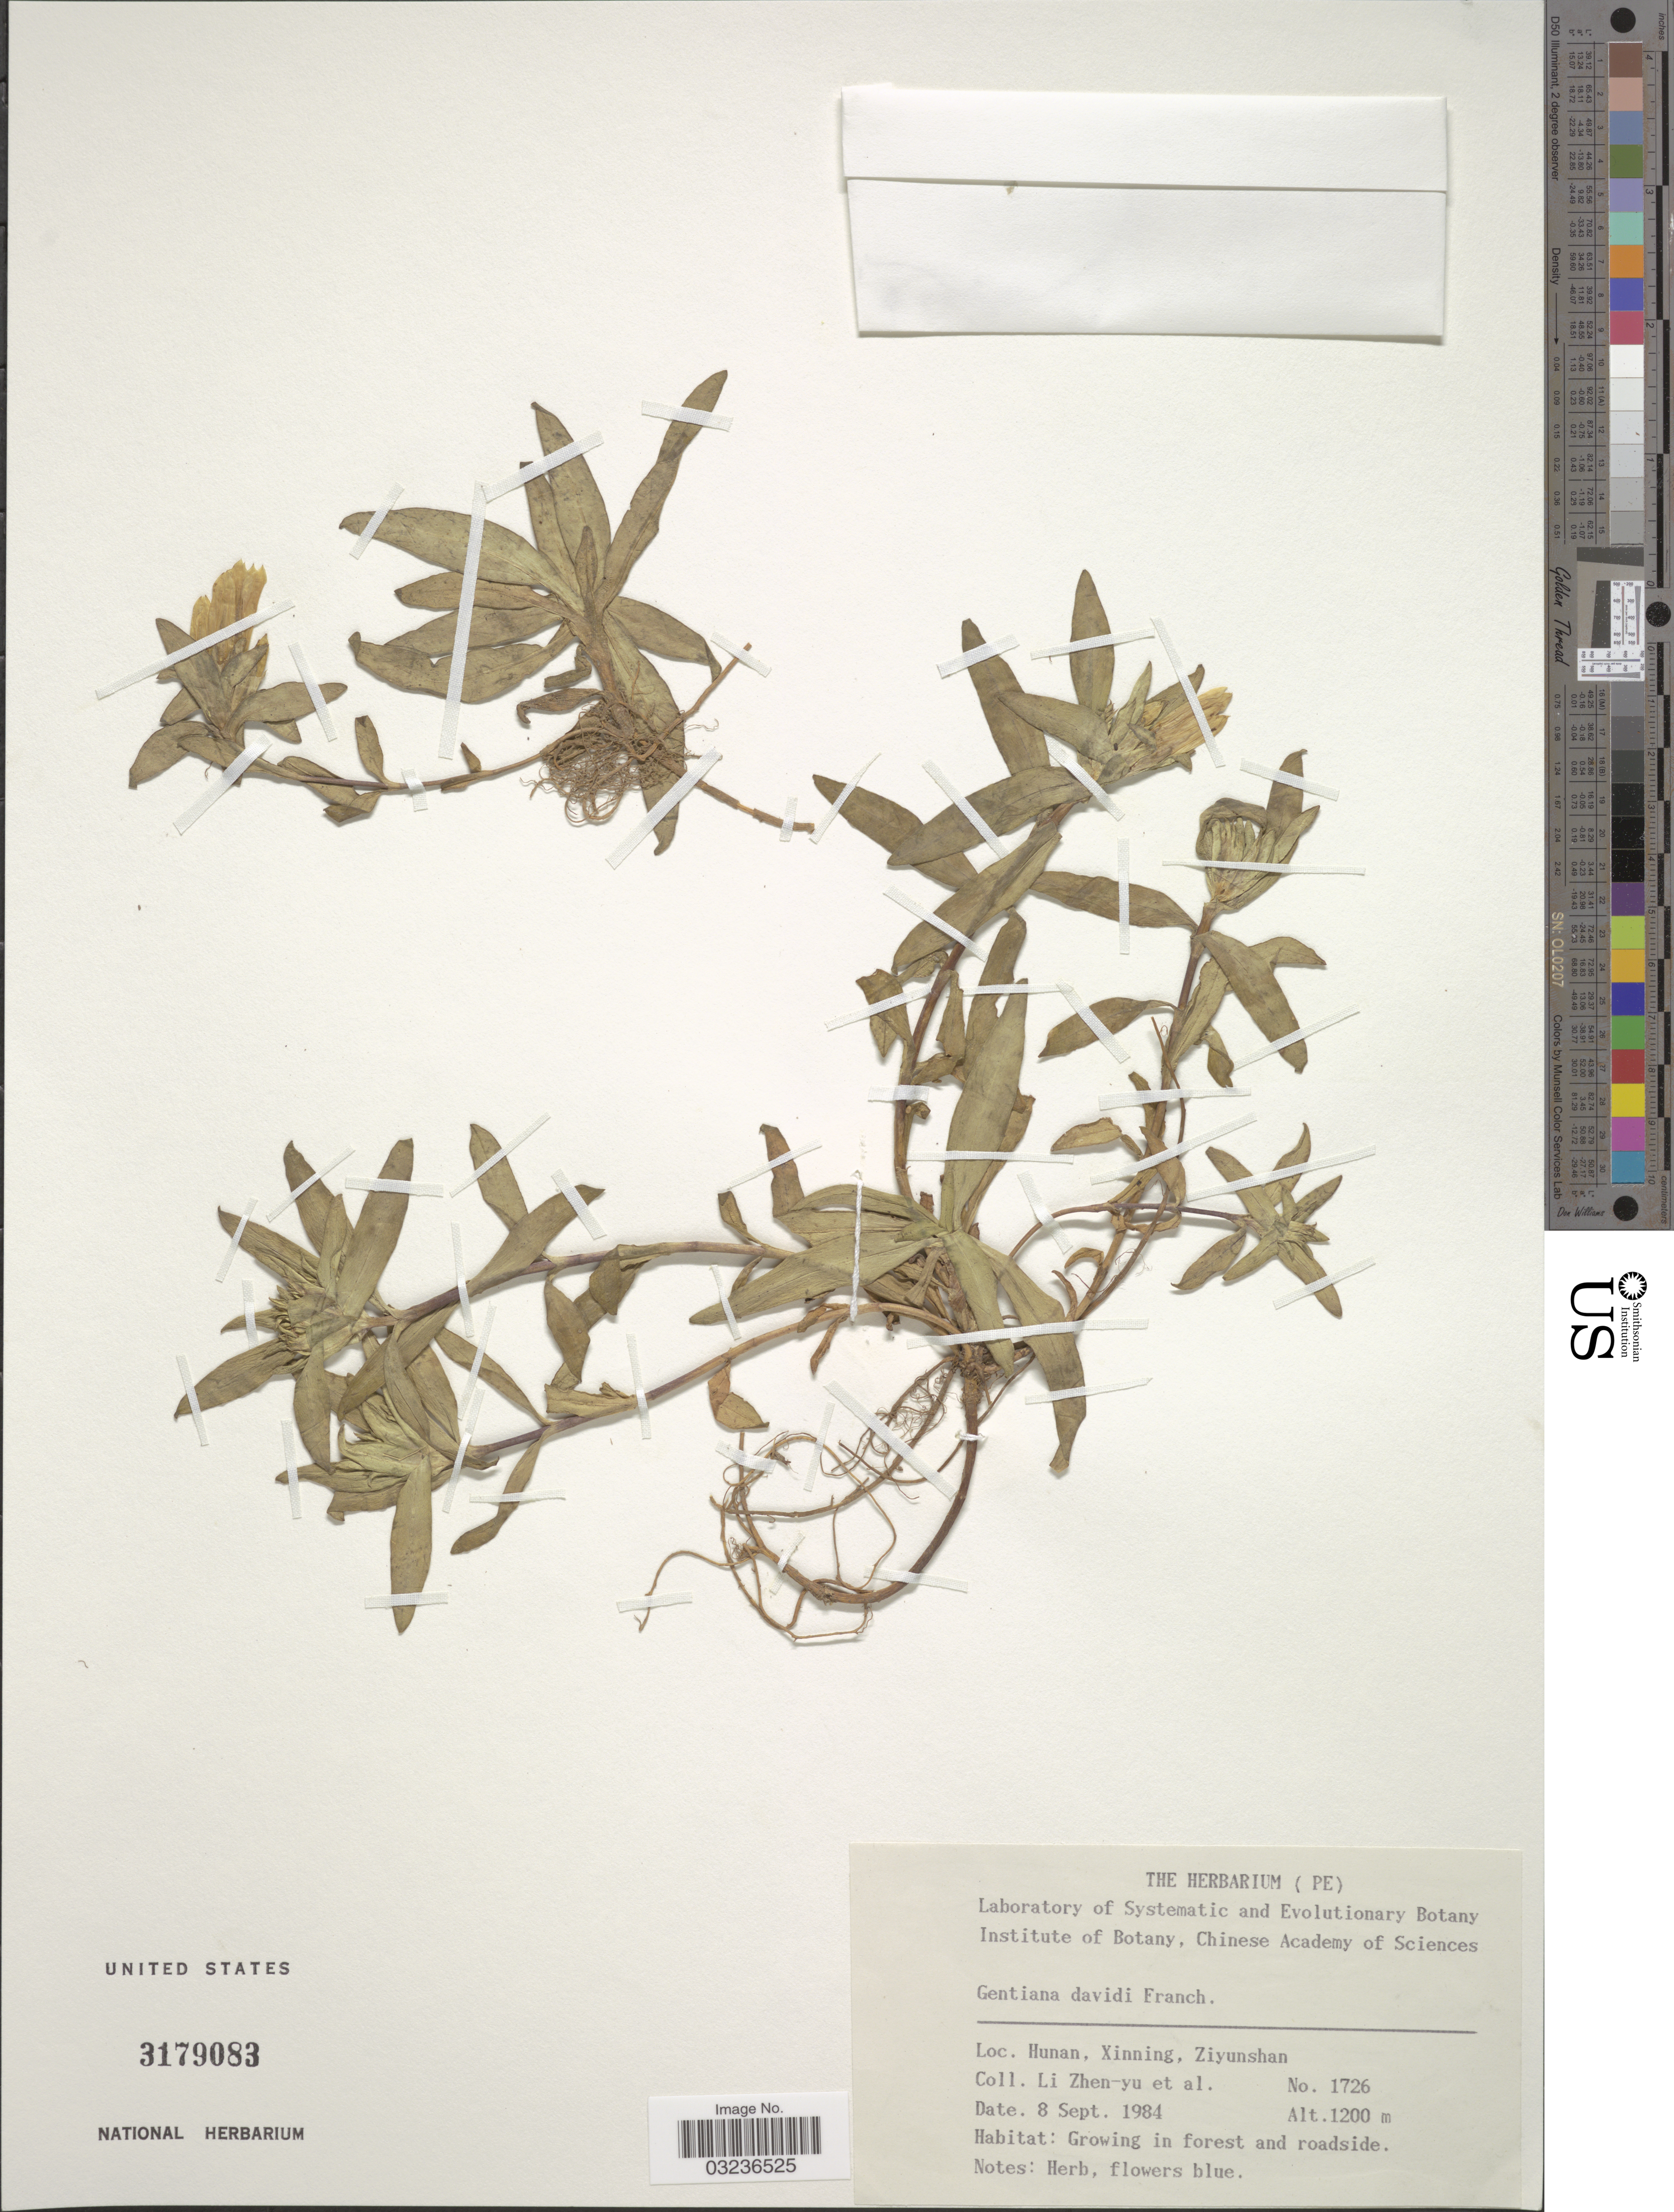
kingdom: Plantae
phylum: Tracheophyta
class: Magnoliopsida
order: Gentianales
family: Gentianaceae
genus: Gentiana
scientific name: Gentiana davidii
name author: Franch.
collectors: Z. Y. Li & et al.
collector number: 1726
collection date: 1984-09-08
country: China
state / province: Hunan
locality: Xinning, Ziyunshan.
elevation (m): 1200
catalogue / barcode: US 3179083